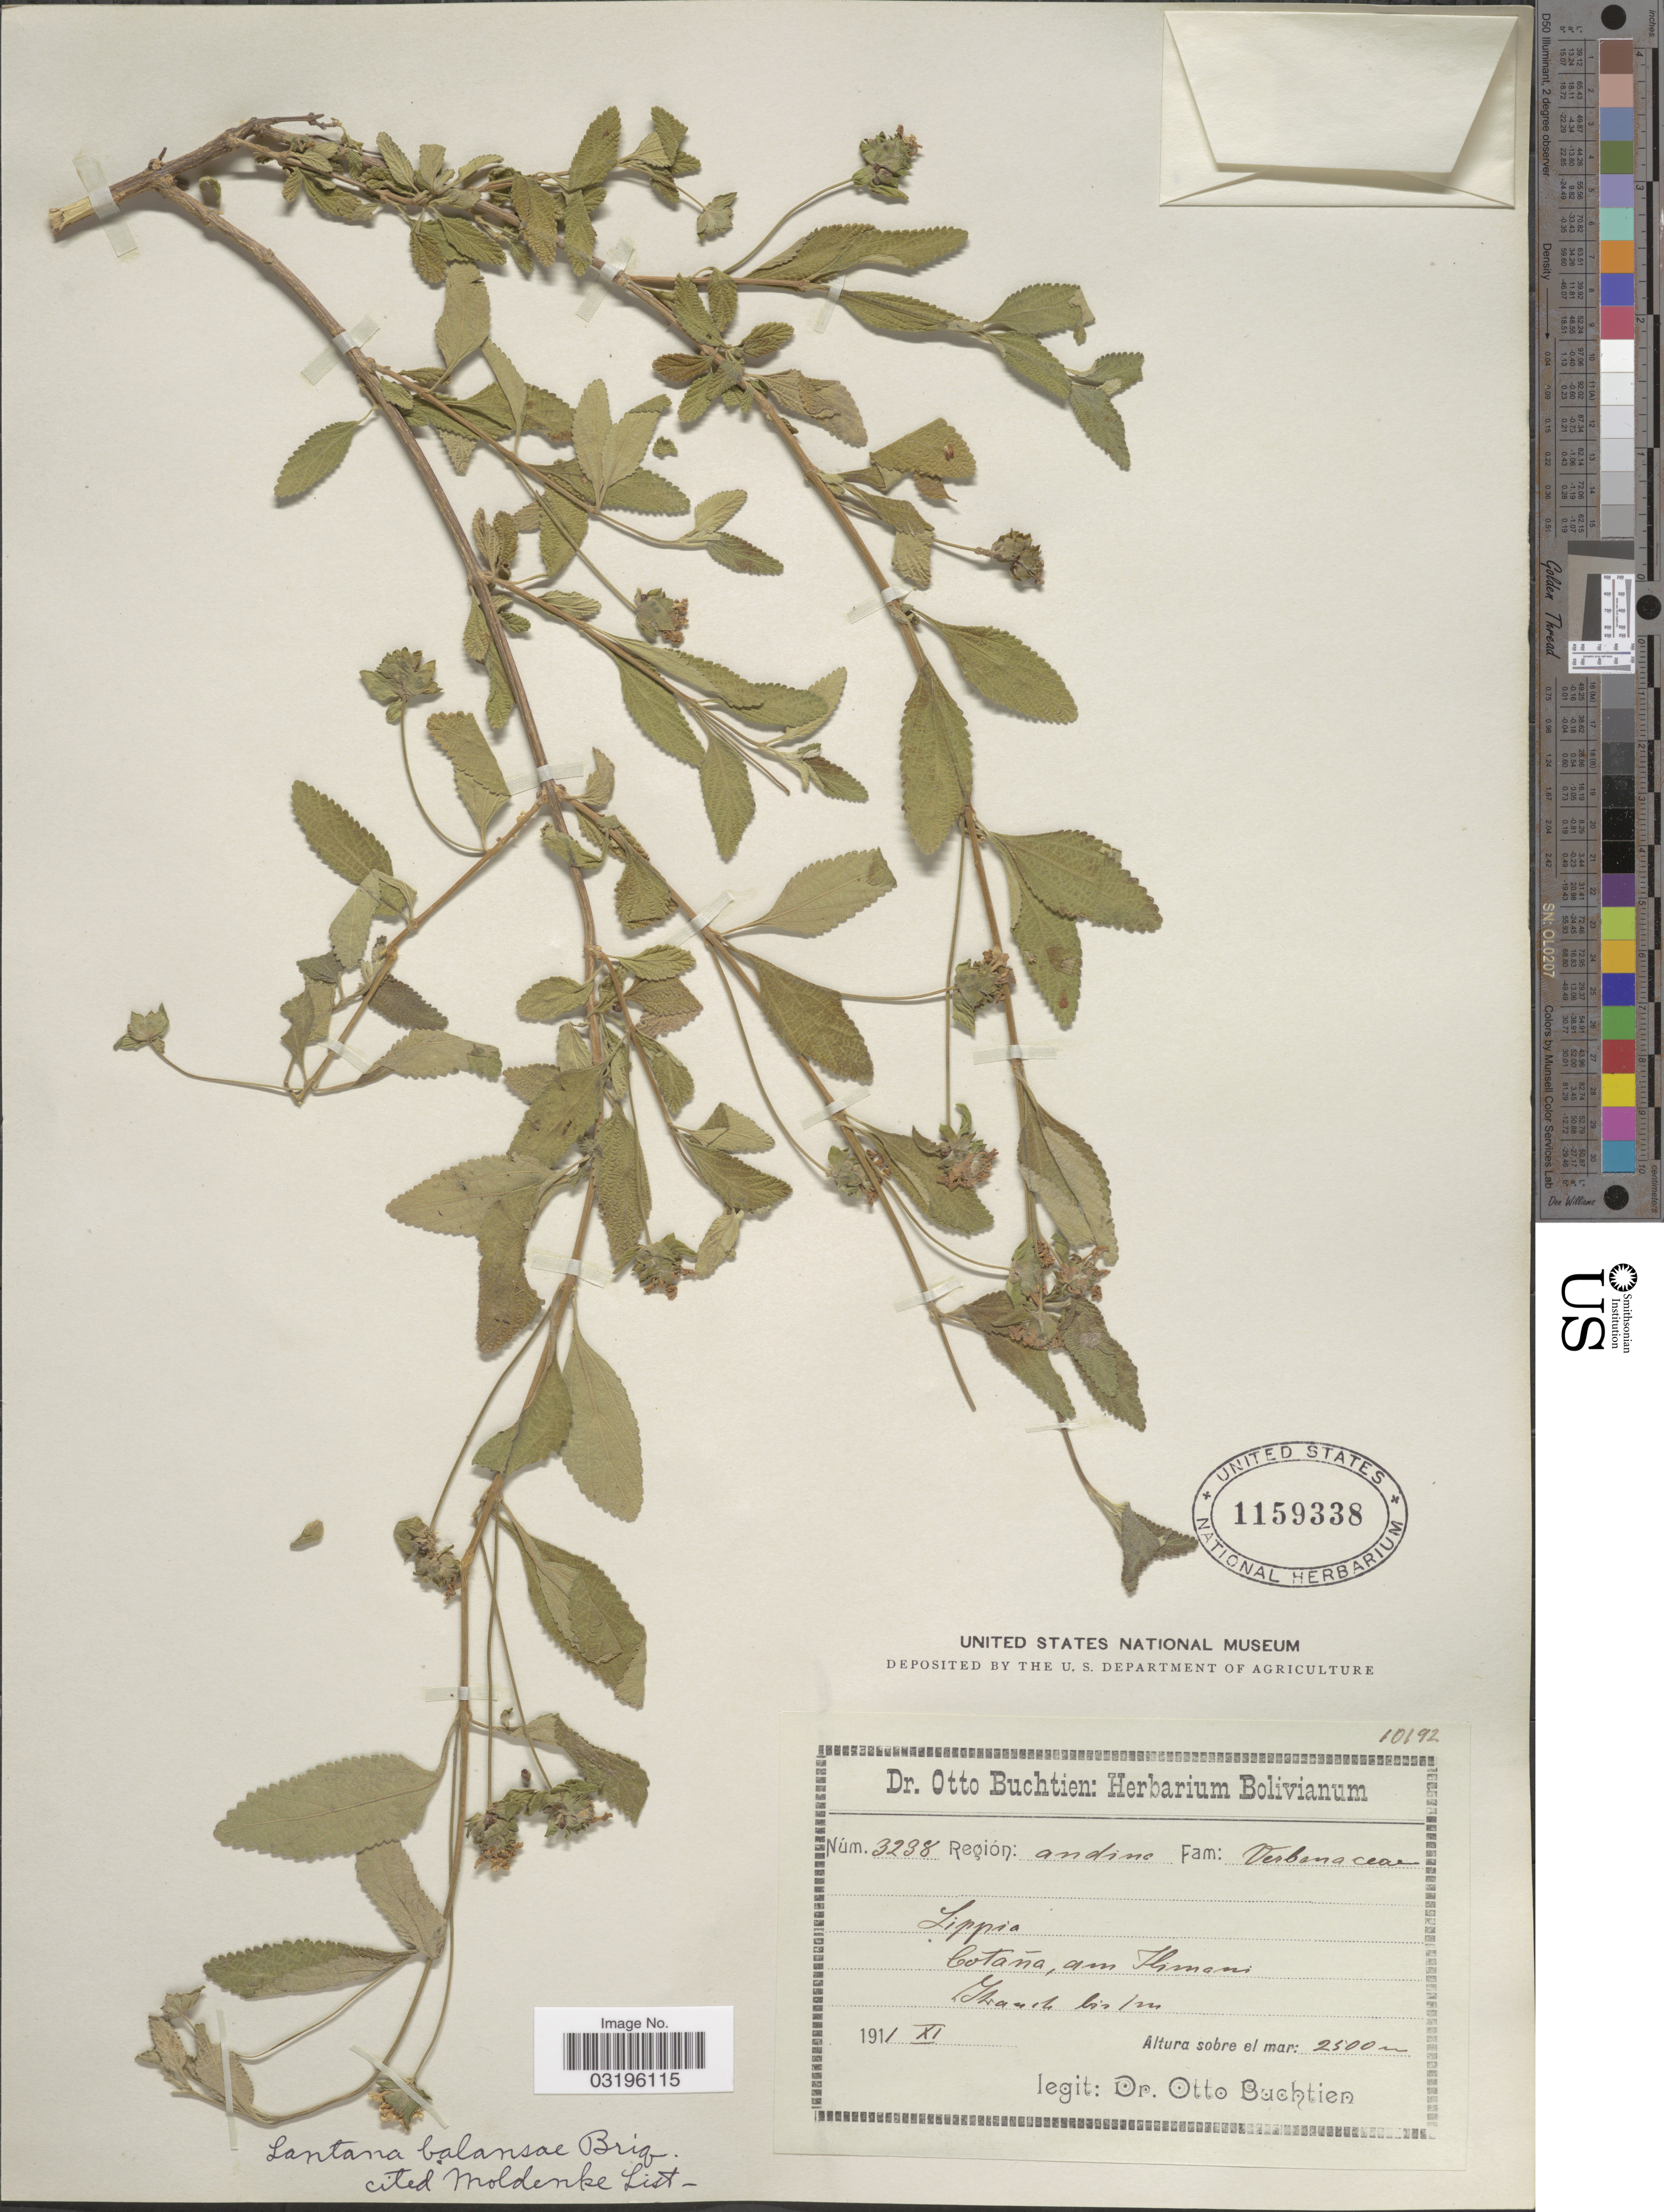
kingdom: Plantae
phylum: Tracheophyta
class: Magnoliopsida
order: Lamiales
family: Verbenaceae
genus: Lantana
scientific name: Lantana balansae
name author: Briq.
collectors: O. Buchtien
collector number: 3238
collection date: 1911-11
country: Bolivia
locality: Región: andina. Cotaña, am Ilimani.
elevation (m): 2500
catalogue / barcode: US 1159338